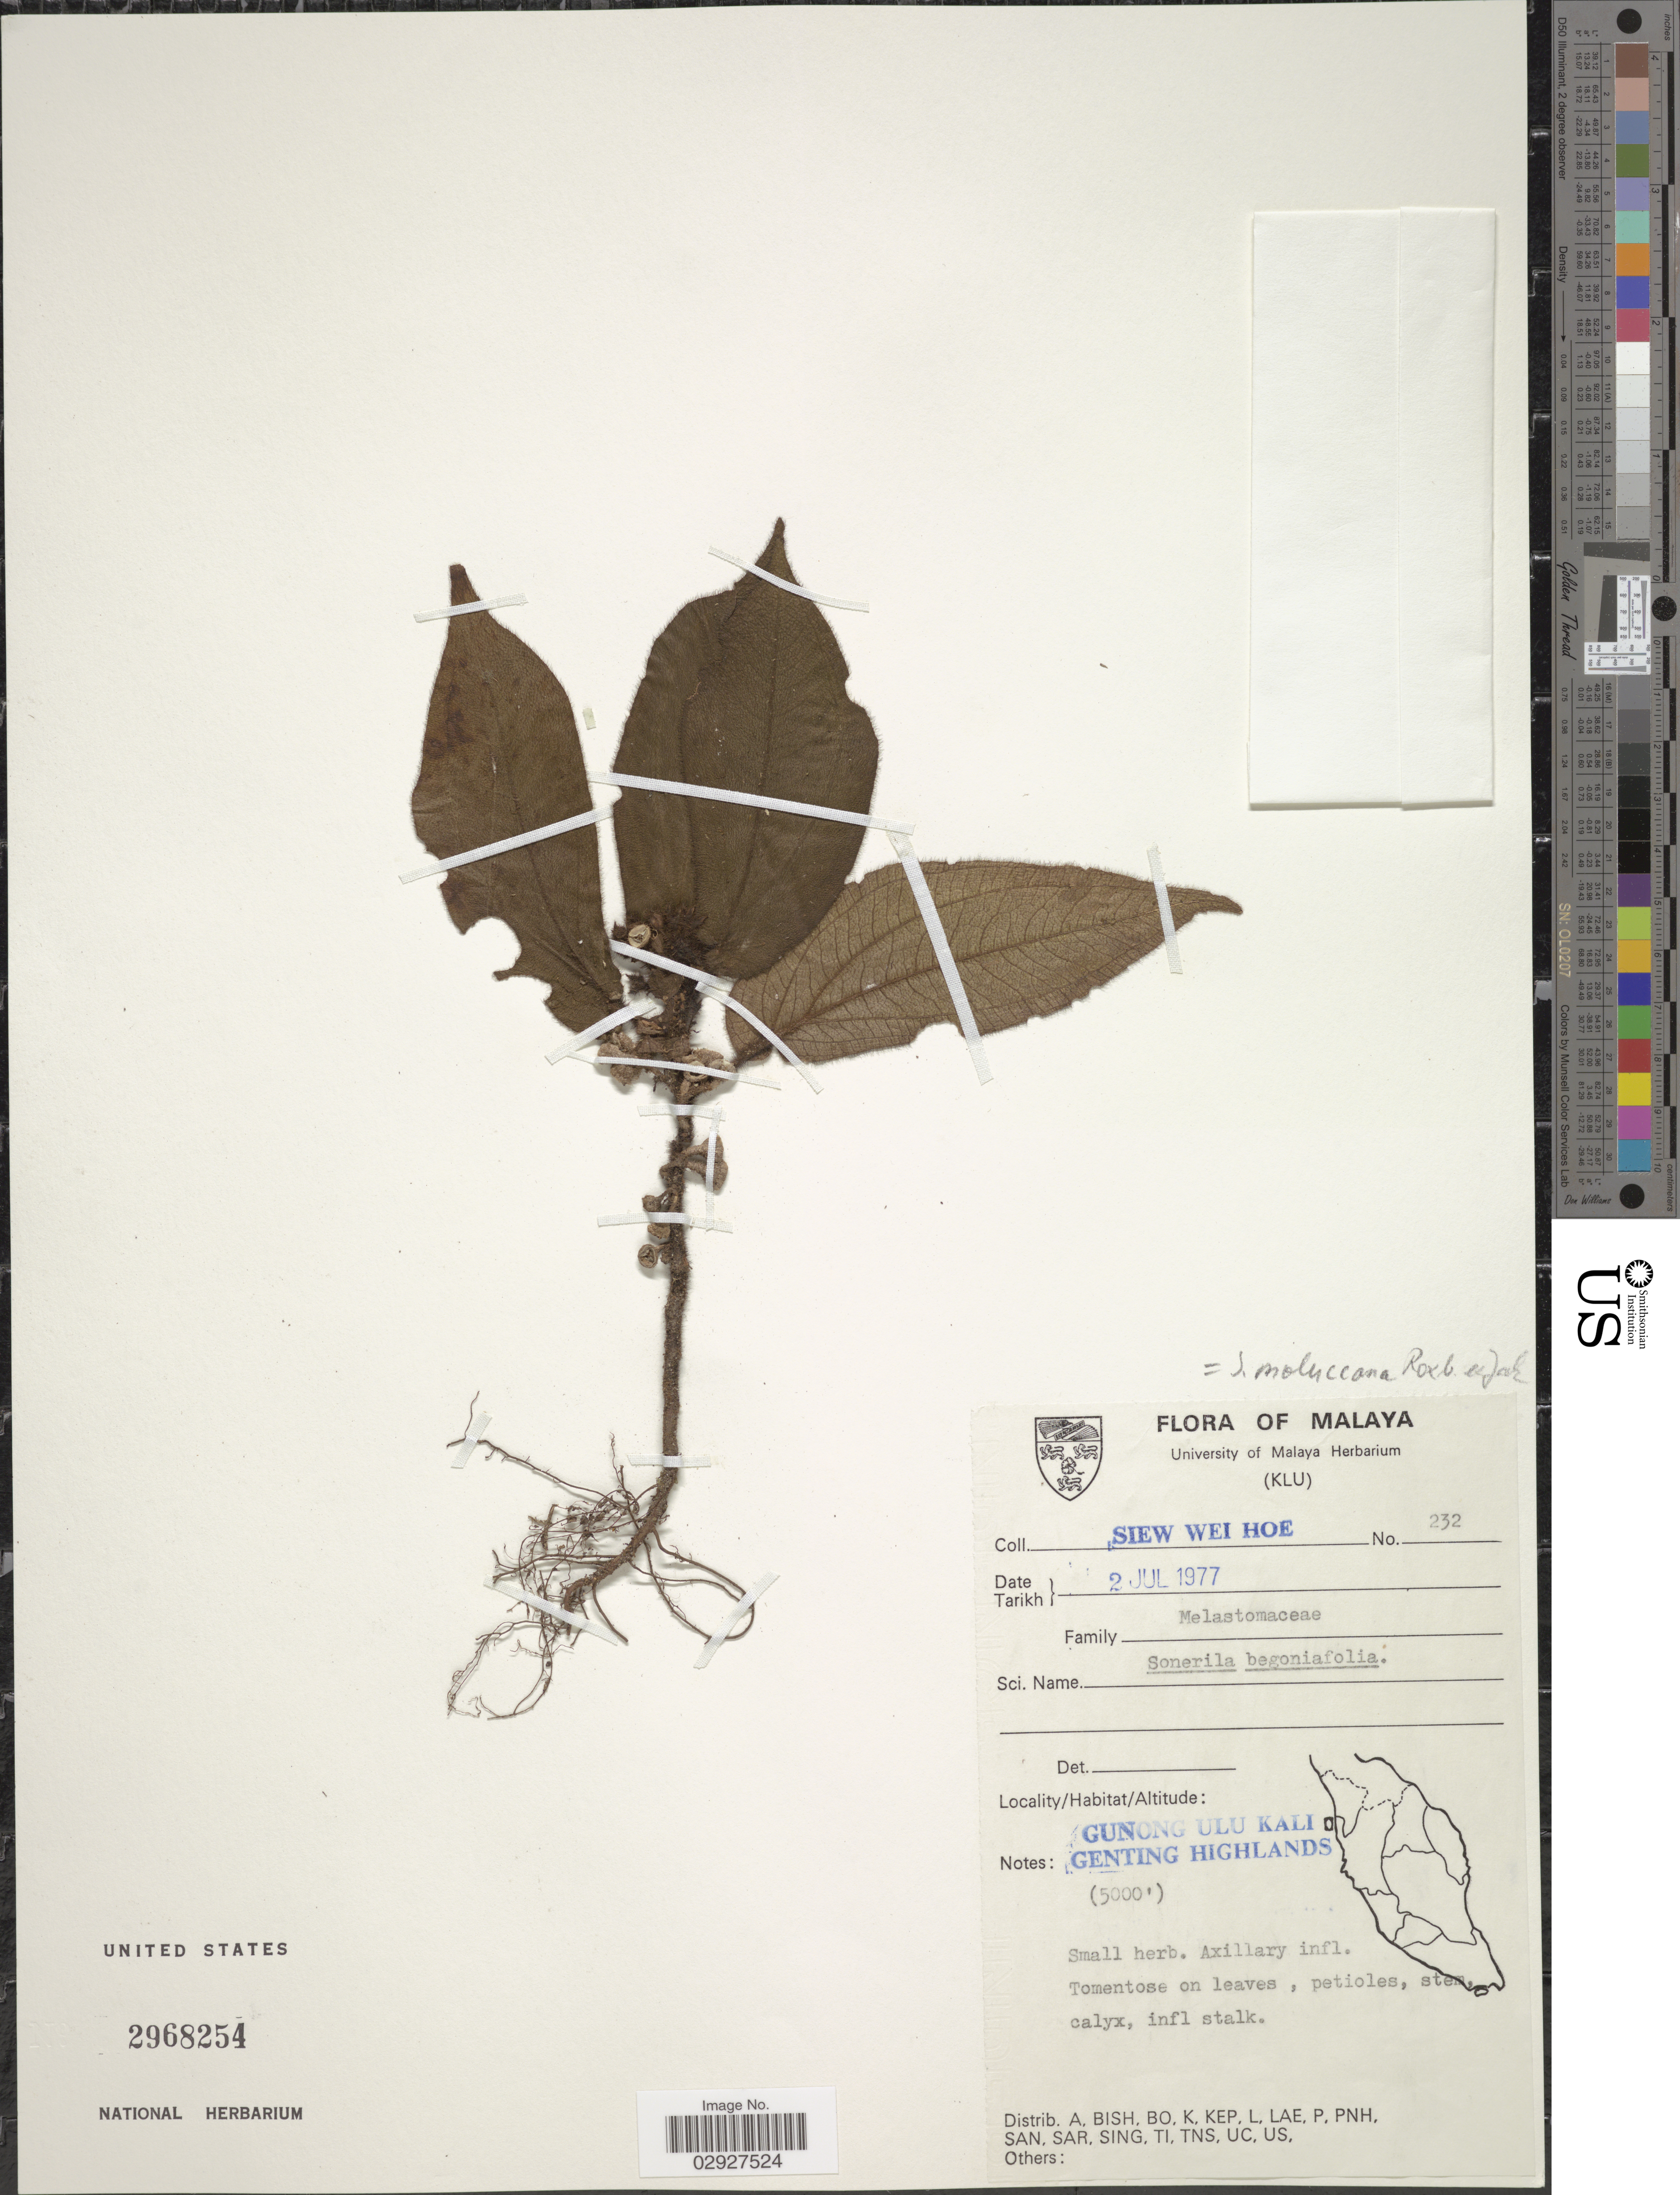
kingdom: Plantae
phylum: Tracheophyta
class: Magnoliopsida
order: Myrtales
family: Melastomataceae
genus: Sonerila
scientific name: Sonerila moluccana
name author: Roxb.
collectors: S. Hoe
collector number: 232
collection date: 1977-07-02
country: Malaysia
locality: Malaya. Gunong Ulu Kali. Genting Highlands.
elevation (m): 1524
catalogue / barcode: US 2968254